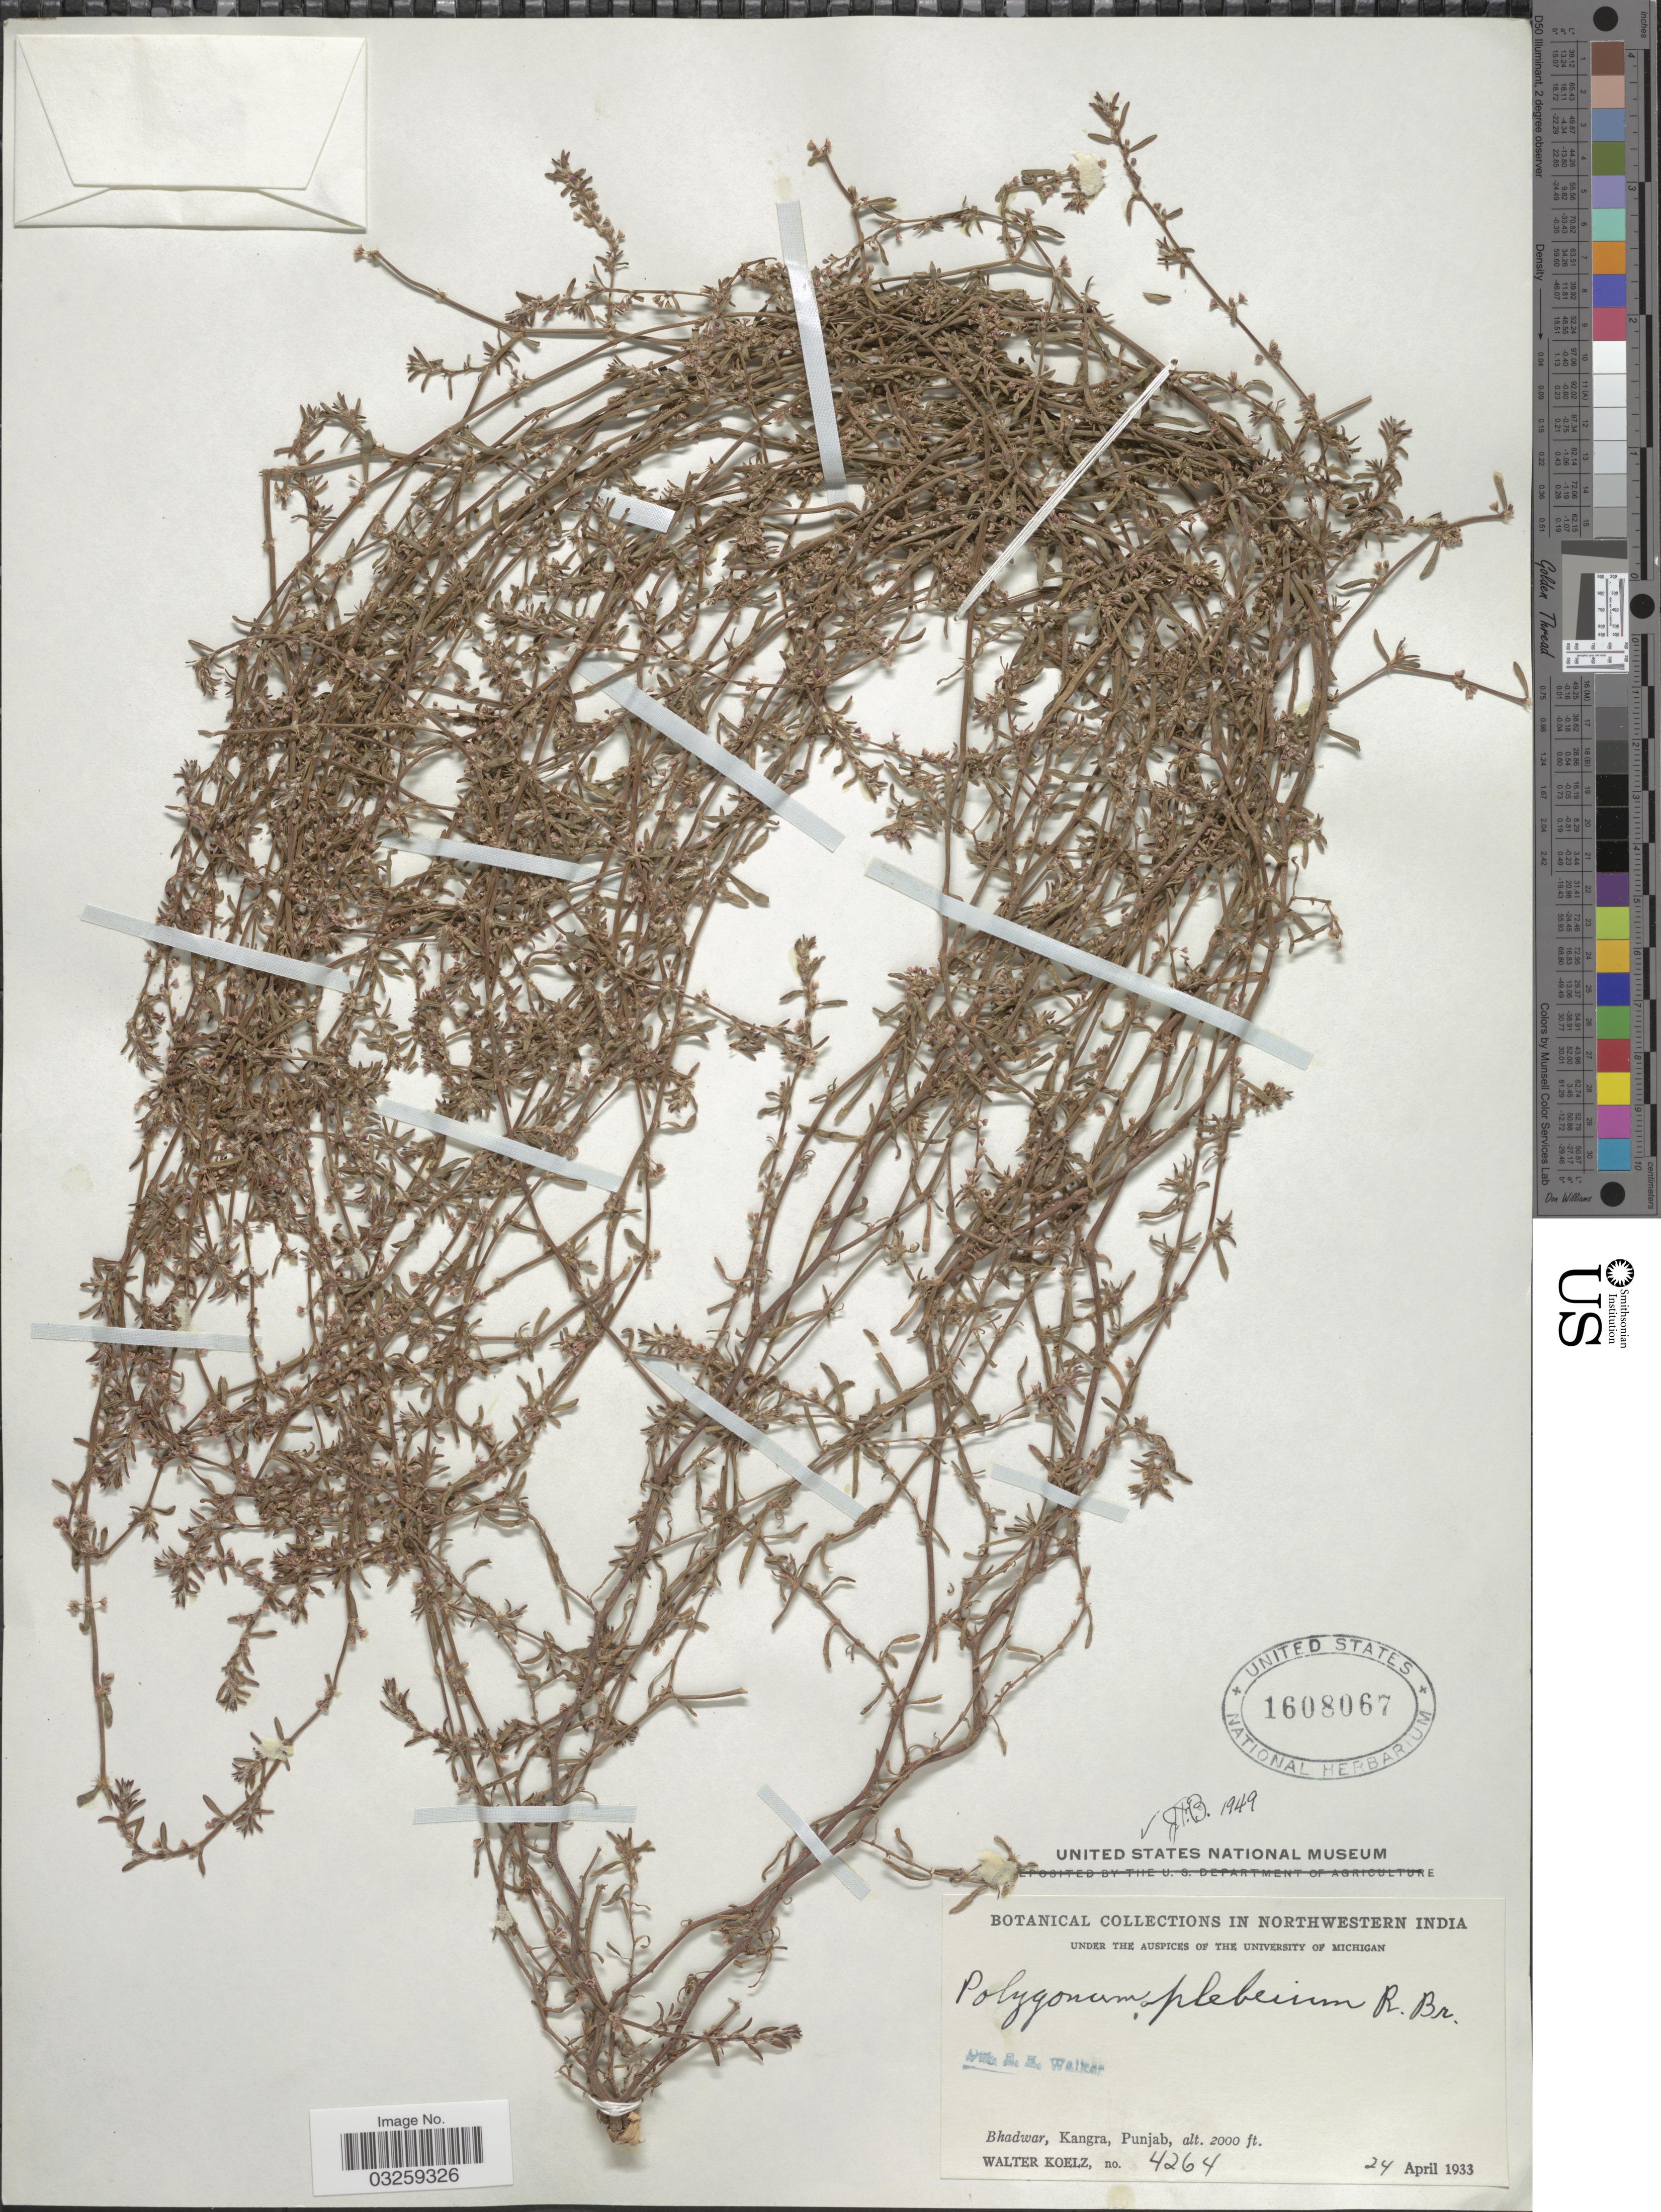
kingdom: Plantae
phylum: Tracheophyta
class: Magnoliopsida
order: Caryophyllales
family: Polygonaceae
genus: Polygonum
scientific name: Polygonum plebeium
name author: R. Br.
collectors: W. N. Koelz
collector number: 4264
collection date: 1933-04-24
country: India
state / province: Punjab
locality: Northwestern India. Bhadwar, Kangra.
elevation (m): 610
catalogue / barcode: US 1608067